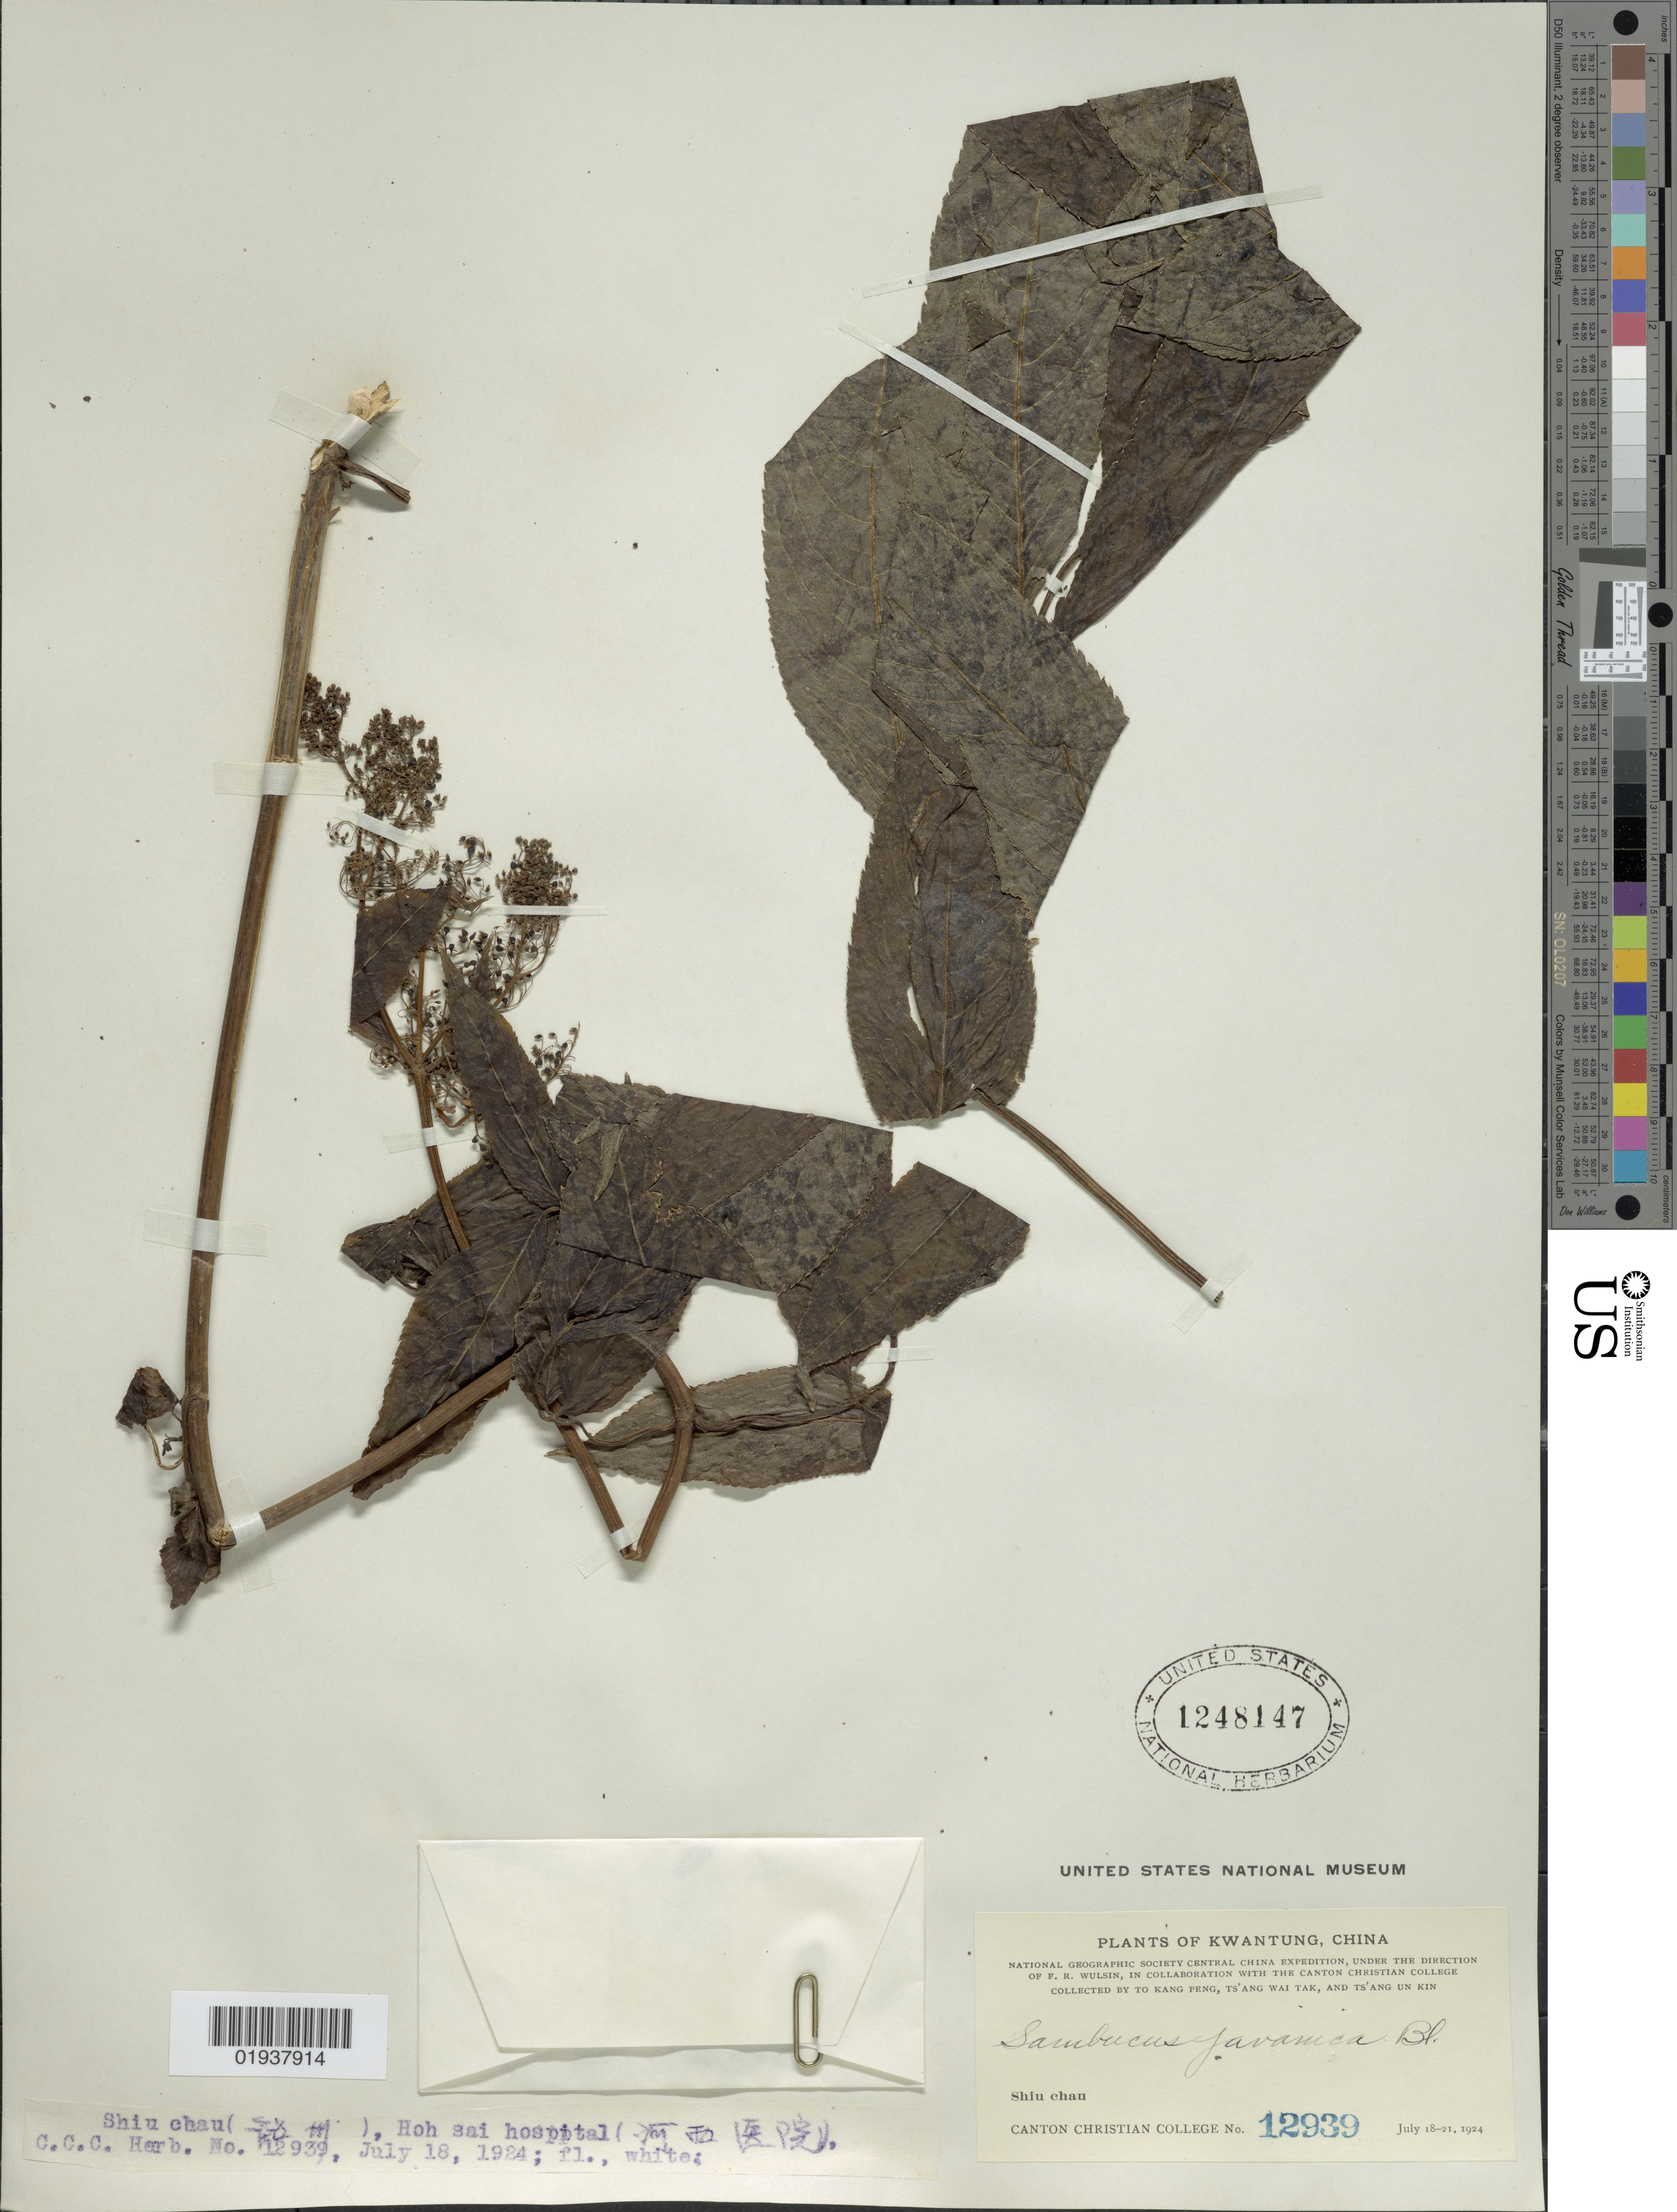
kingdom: Plantae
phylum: Tracheophyta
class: Magnoliopsida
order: Dipsacales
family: Viburnaceae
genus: Sambucus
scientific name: Sambucus javanica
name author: Blume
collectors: K. Peng, W. T. Tsang & Ts' Ang Un Kin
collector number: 12939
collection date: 1924-07-18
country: China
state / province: Guangdong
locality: Kwantung, Shiu Chau (X), Hoh sai hospital (X).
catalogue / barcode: US 1248147